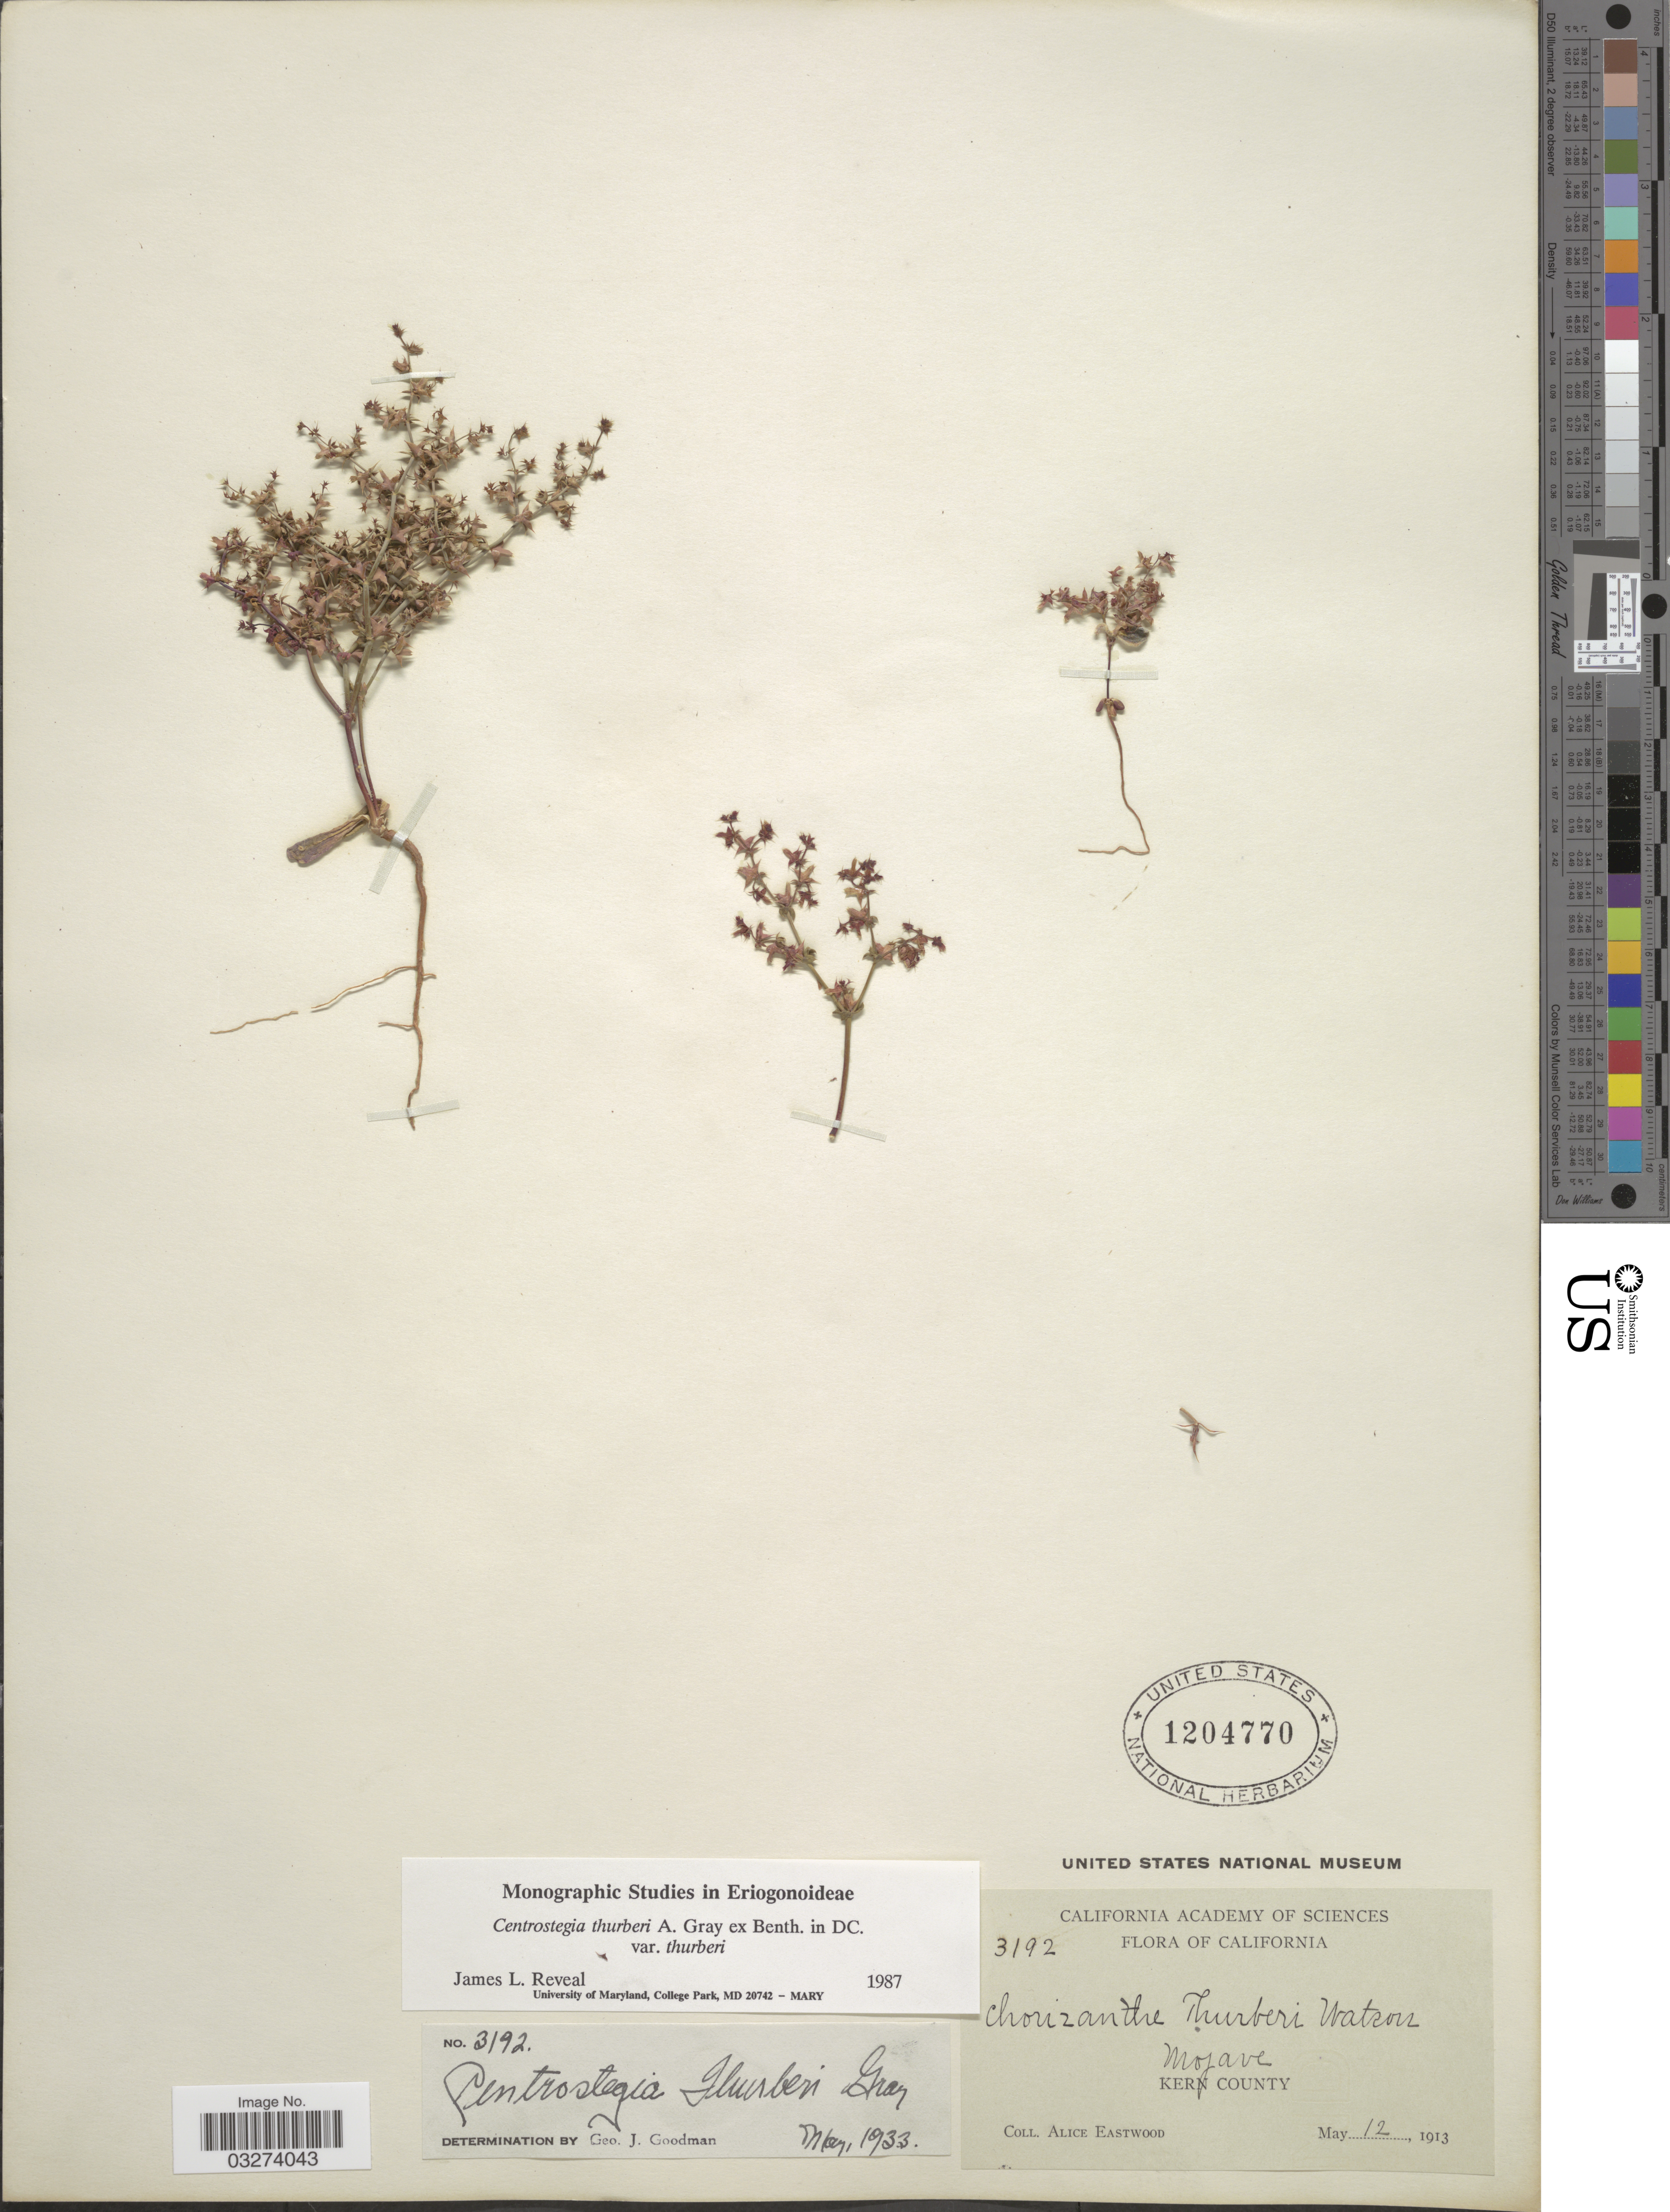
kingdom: Plantae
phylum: Tracheophyta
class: Magnoliopsida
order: Caryophyllales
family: Polygonaceae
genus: Centrostegia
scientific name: Centrostegia thurberi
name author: A. Gray ex Benth.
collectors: A. Eastwood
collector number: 3194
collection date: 1913-05-12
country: United States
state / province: California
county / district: Kern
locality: Mojave, Kern County.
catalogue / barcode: US 1204770